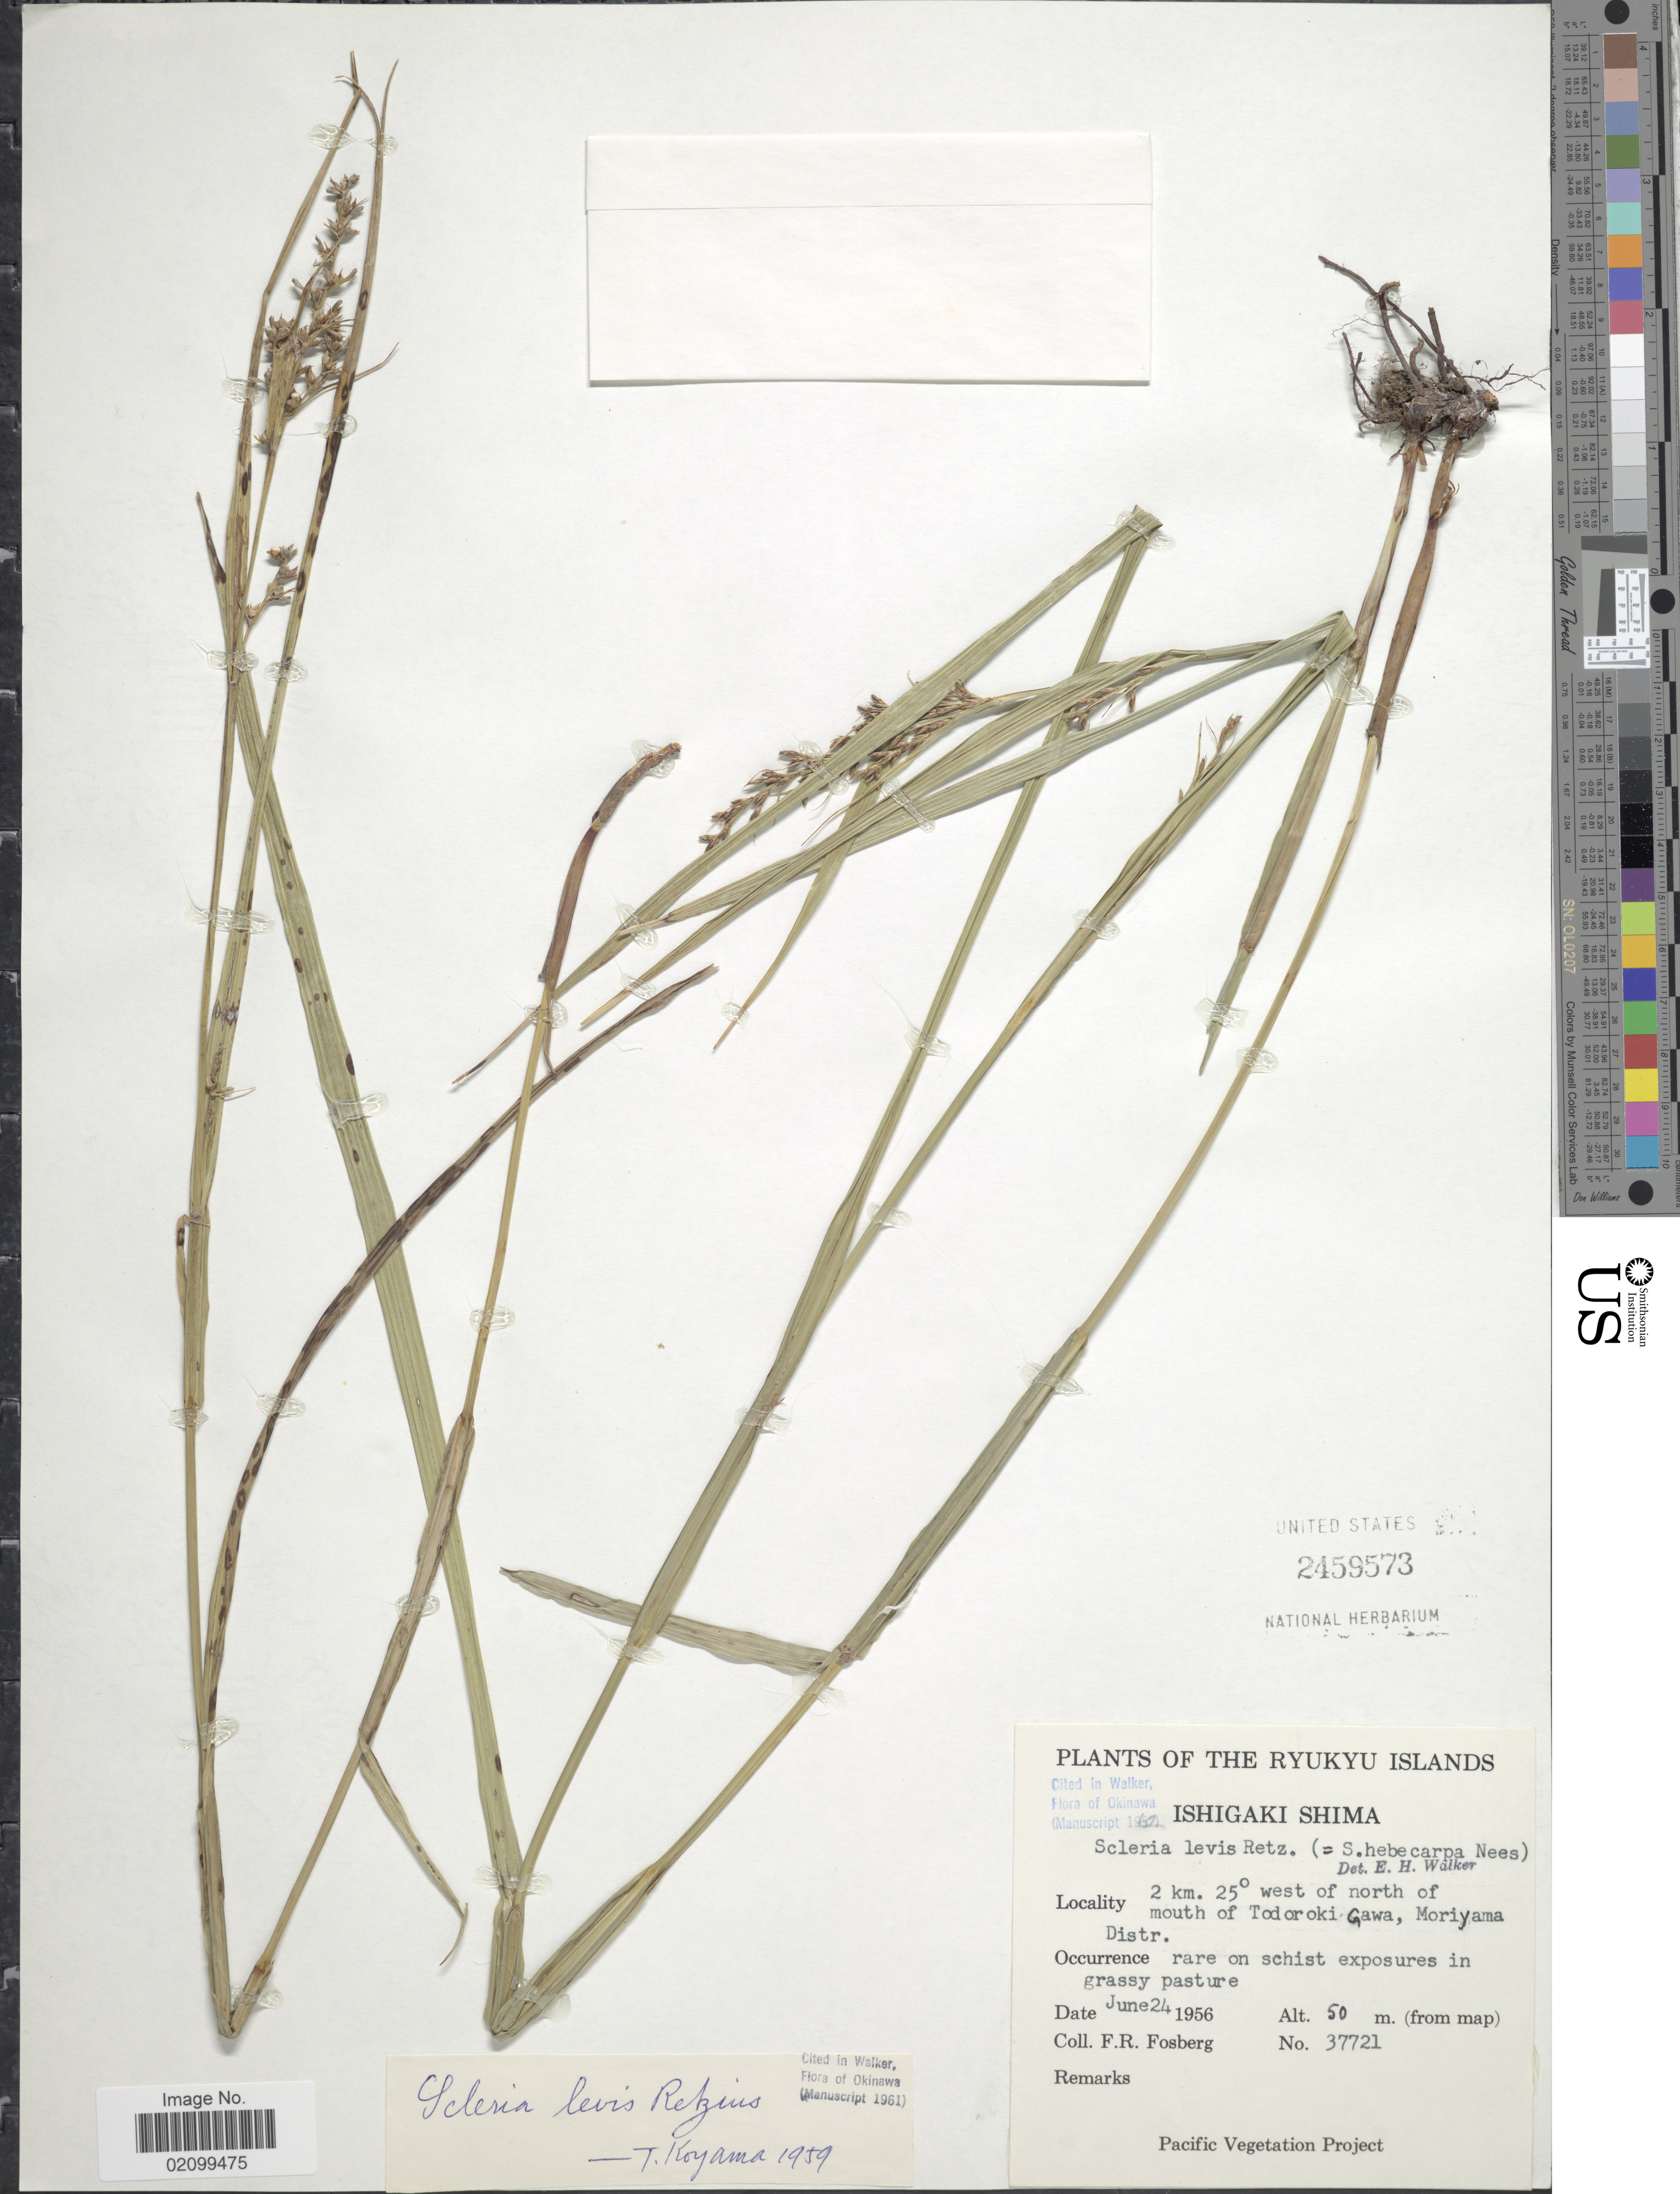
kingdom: Plantae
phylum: Tracheophyta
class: Liliopsida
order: Poales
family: Cyperaceae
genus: Scleria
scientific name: Scleria levis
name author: Retz.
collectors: F. R. Fosberg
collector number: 37721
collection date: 1956-06-24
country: Japan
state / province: Okinawa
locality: Ryukyu Islands. Ishigaki Shima, 2 km. 25 degrees west of north of mouth of Todoroki Gawa, Moriyama Distr.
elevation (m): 50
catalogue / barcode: US 2459573